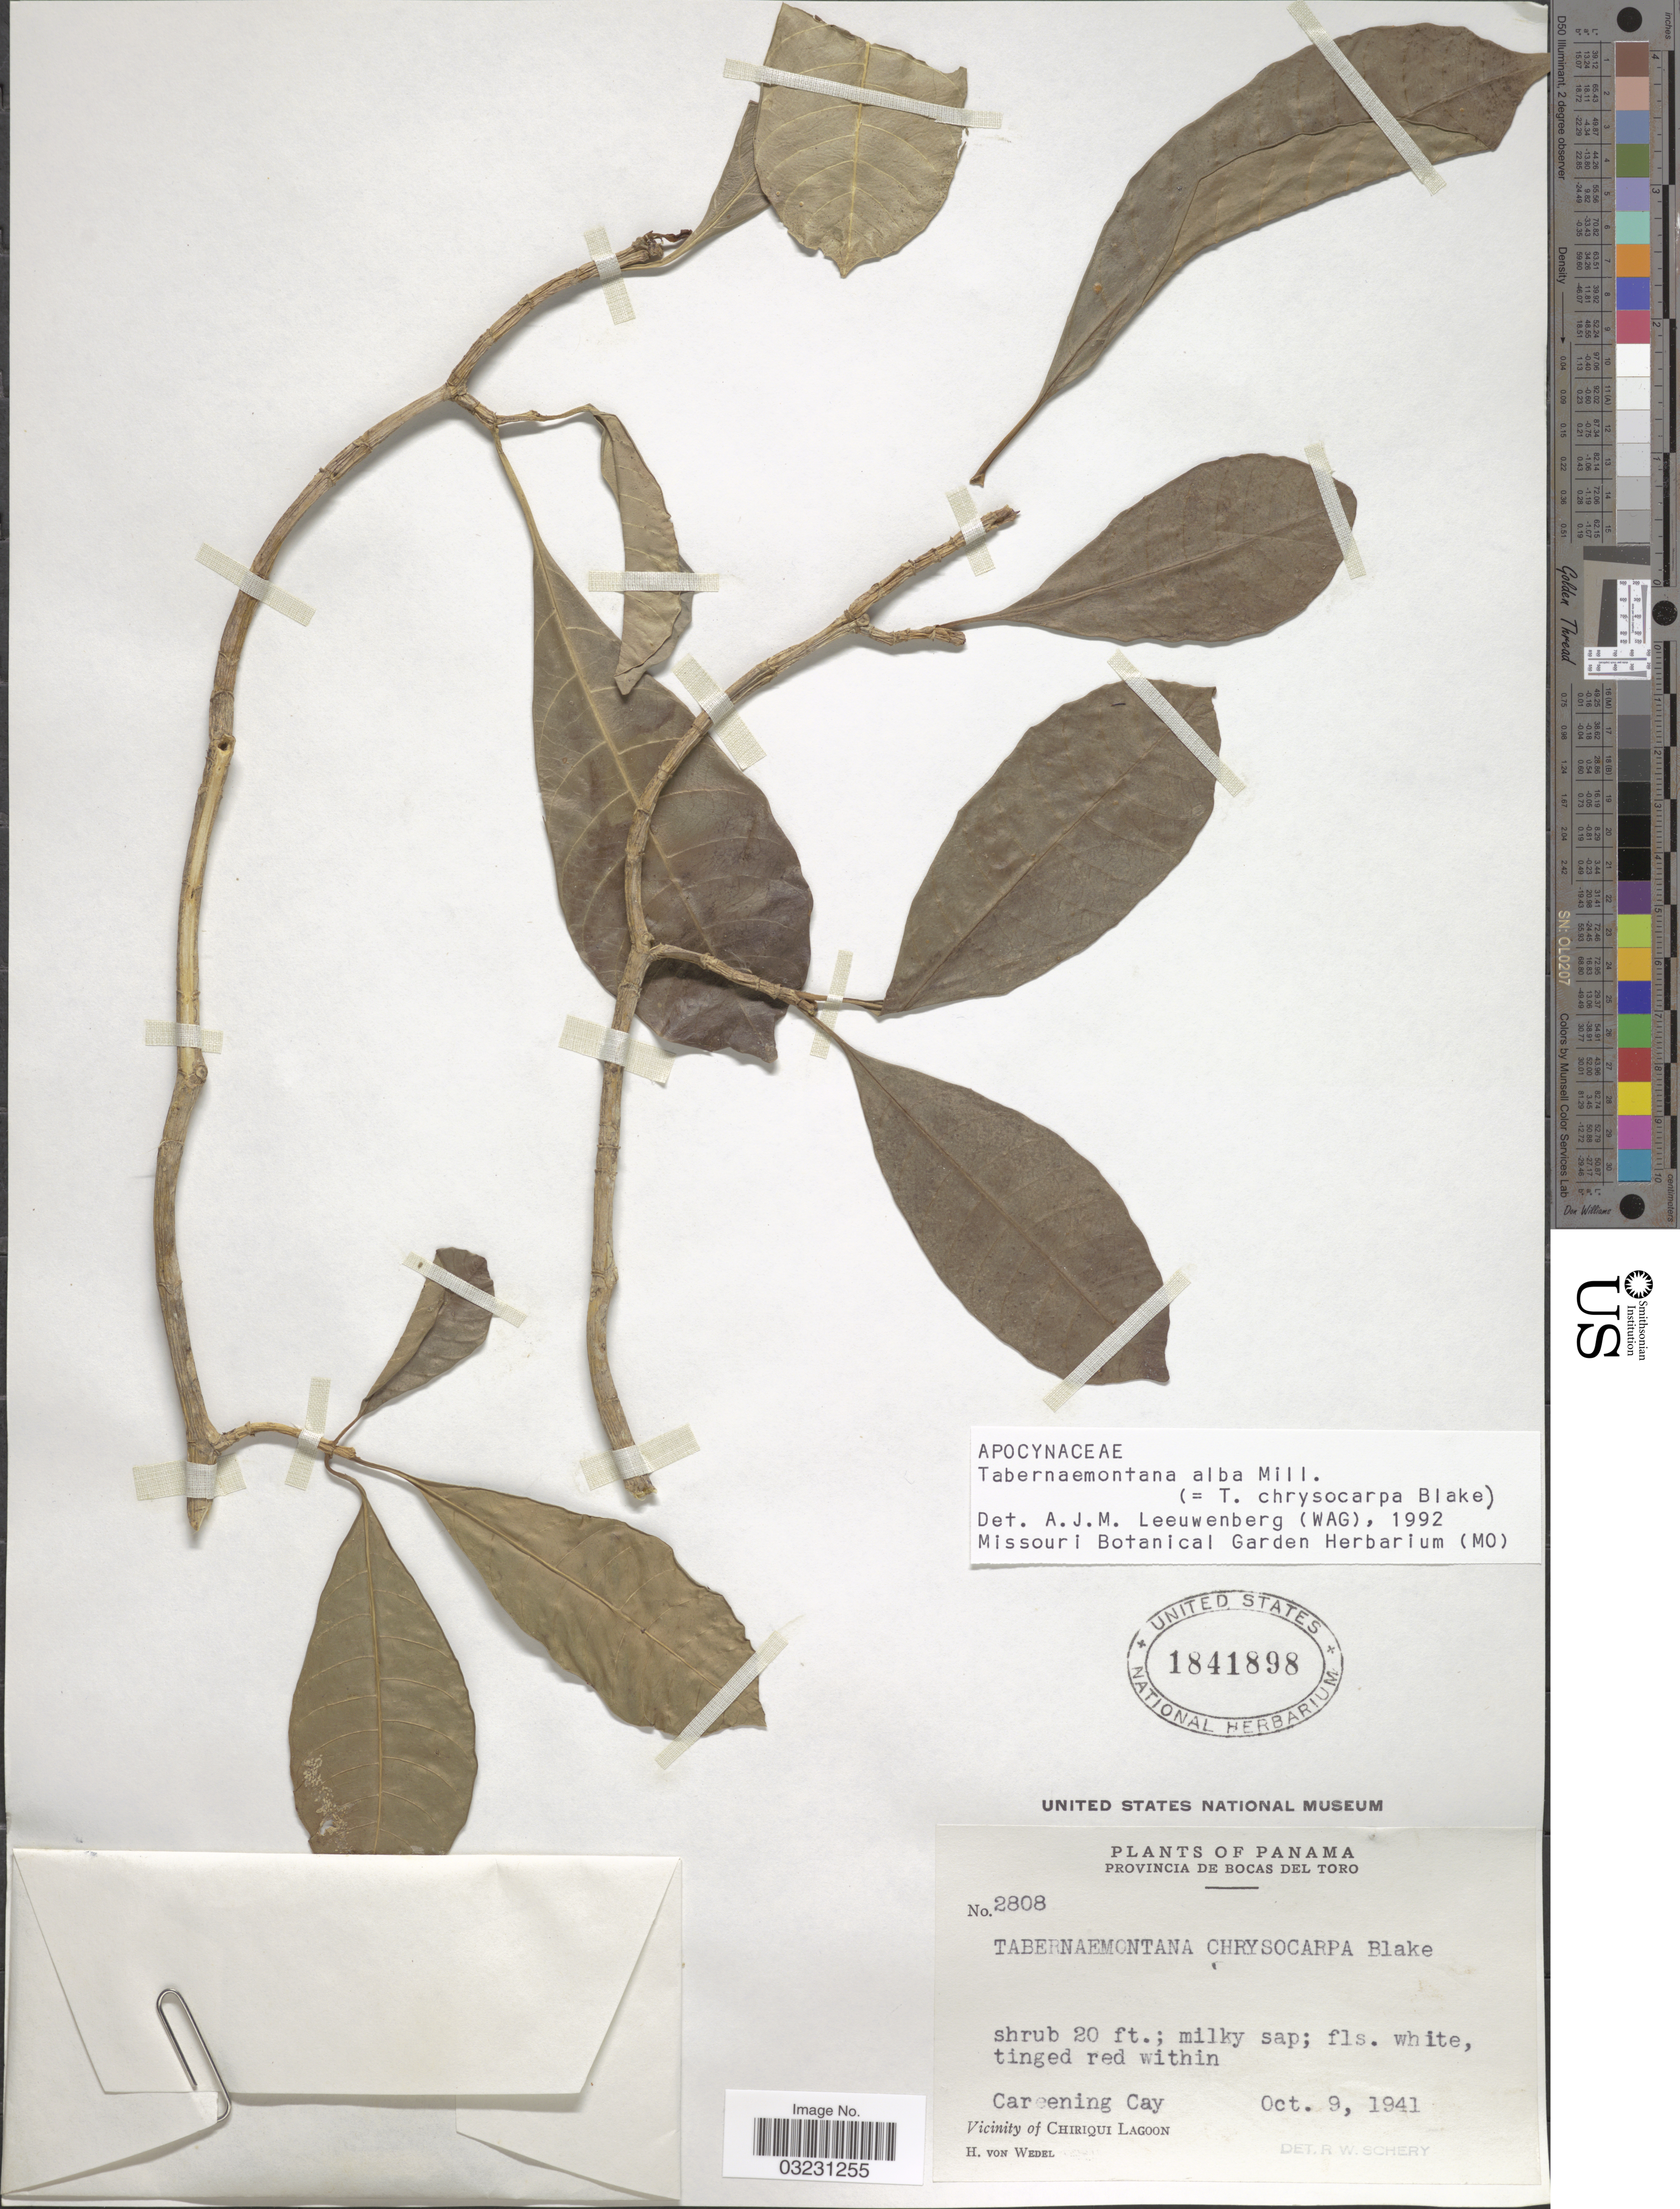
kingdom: Plantae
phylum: Tracheophyta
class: Magnoliopsida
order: Gentianales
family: Apocynaceae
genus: Tabernaemontana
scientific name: Tabernaemontana alba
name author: Mill.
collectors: H. von Wedel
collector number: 2808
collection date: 1941-10-09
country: Panama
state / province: Bocas del Toro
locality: Careening Cay, Vicinity of Chiriqui Lagoon.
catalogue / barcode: US 1841898